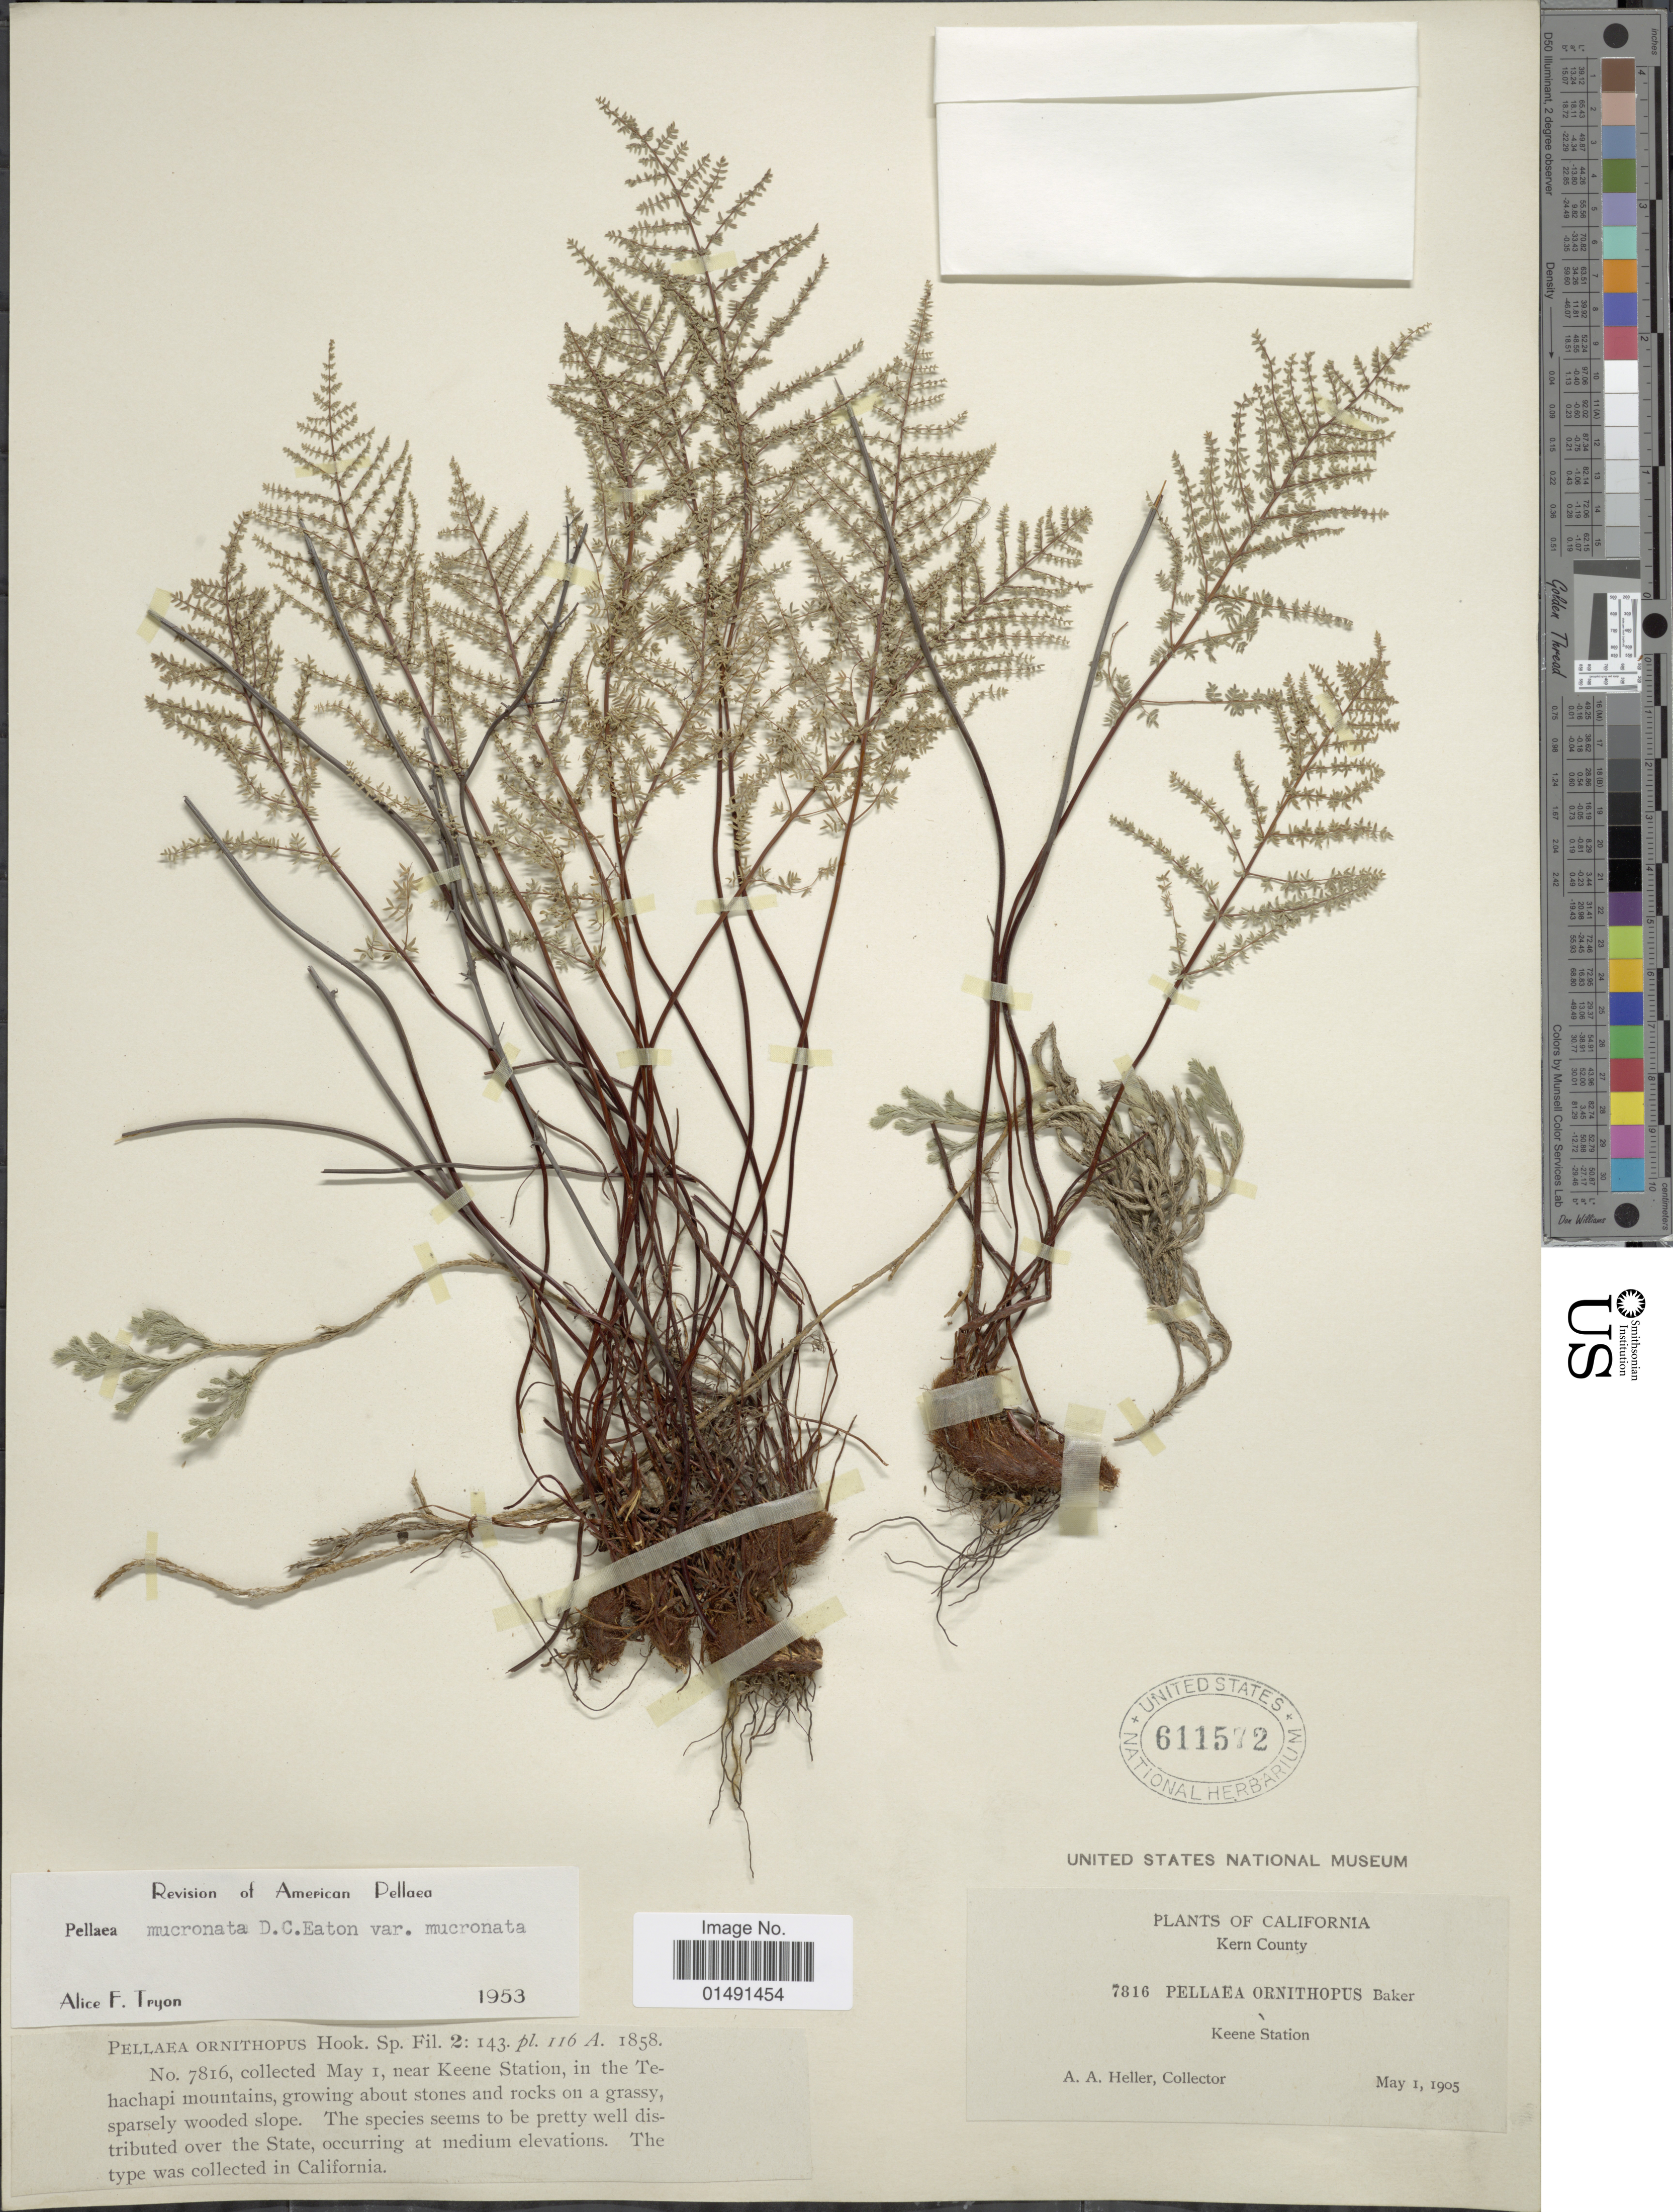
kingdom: Plantae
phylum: Tracheophyta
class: Polypodiopsida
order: Polypodiales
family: Pteridaceae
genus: Pellaea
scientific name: Pellaea mucronata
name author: (D.C. Eaton) D.C. Eaton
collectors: A. A. Heller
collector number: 7816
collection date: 1905-05-01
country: United States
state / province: California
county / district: Kern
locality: Kern County, Keene Station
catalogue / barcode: US 611572